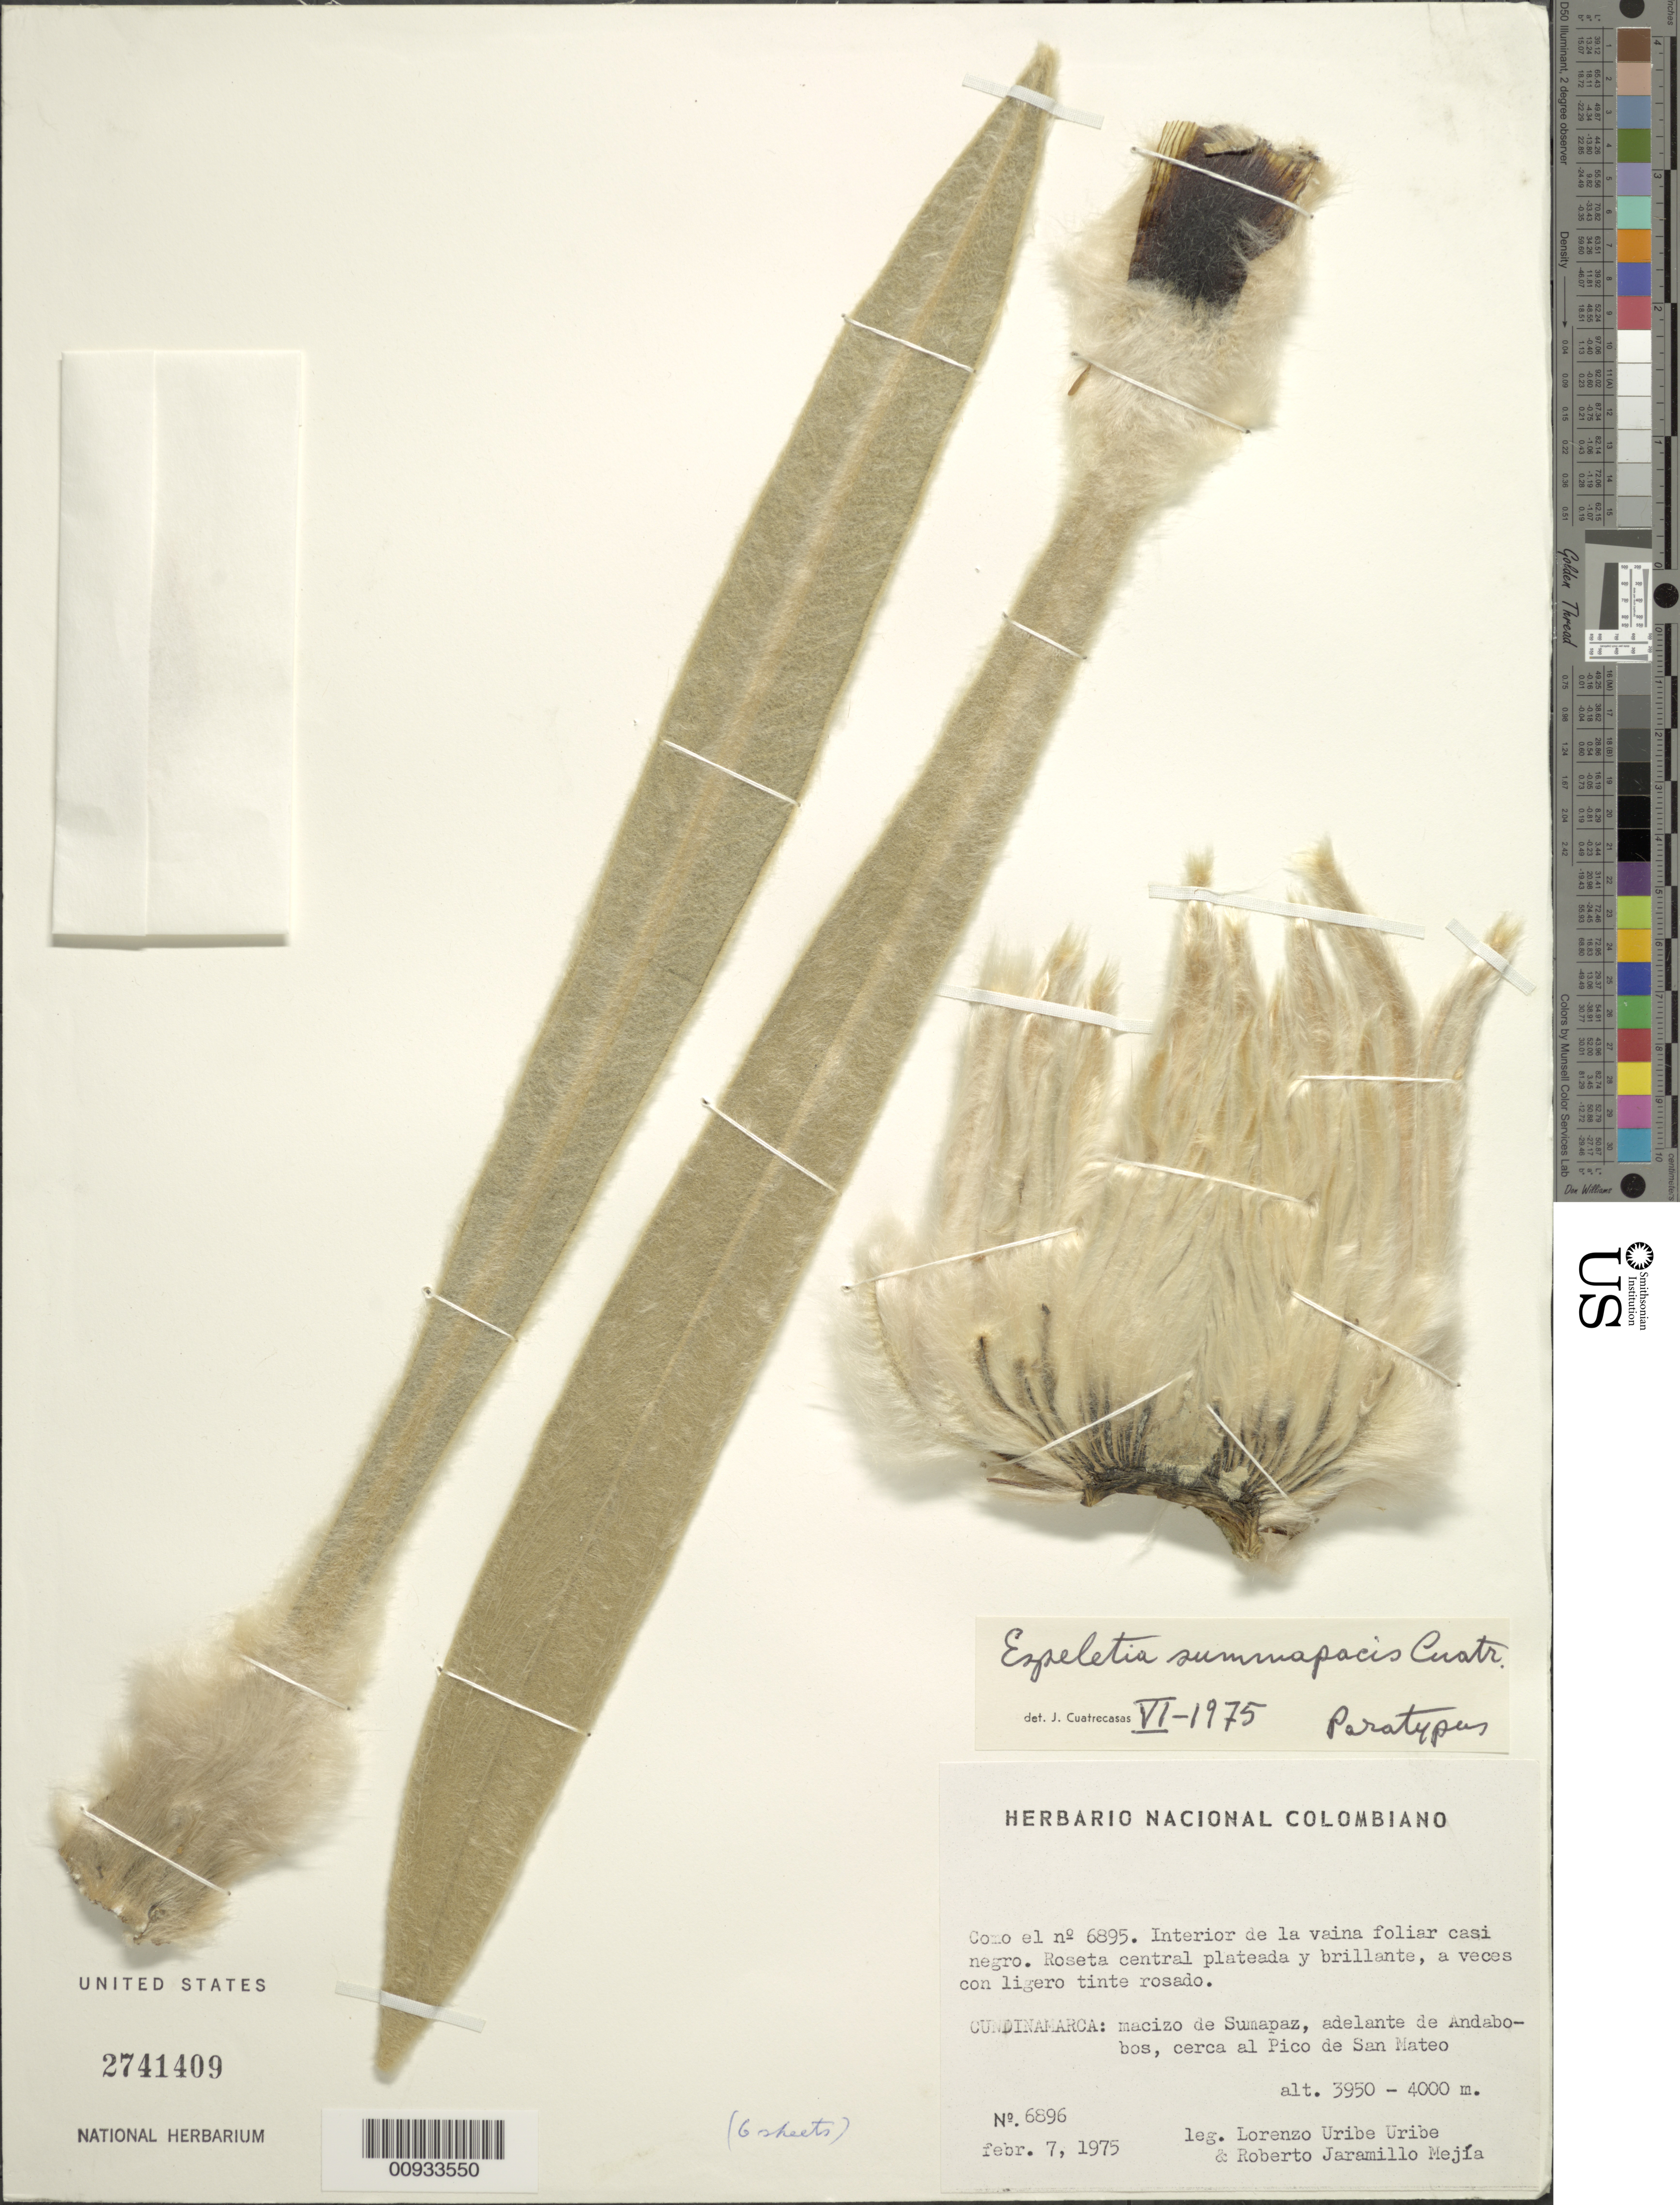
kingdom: Plantae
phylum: Tracheophyta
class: Magnoliopsida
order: Asterales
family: Asteraceae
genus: Espeletia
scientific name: Espeletia summapacis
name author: Cuatrec.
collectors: L. Uribe & R. Jaramillo M.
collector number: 6896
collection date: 1975-02-07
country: Colombia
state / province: Cundinamarca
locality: Macizo de Sumapaz, adelante de Andabobos, cerca al Pico de San Mateo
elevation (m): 3950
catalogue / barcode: US 2741409